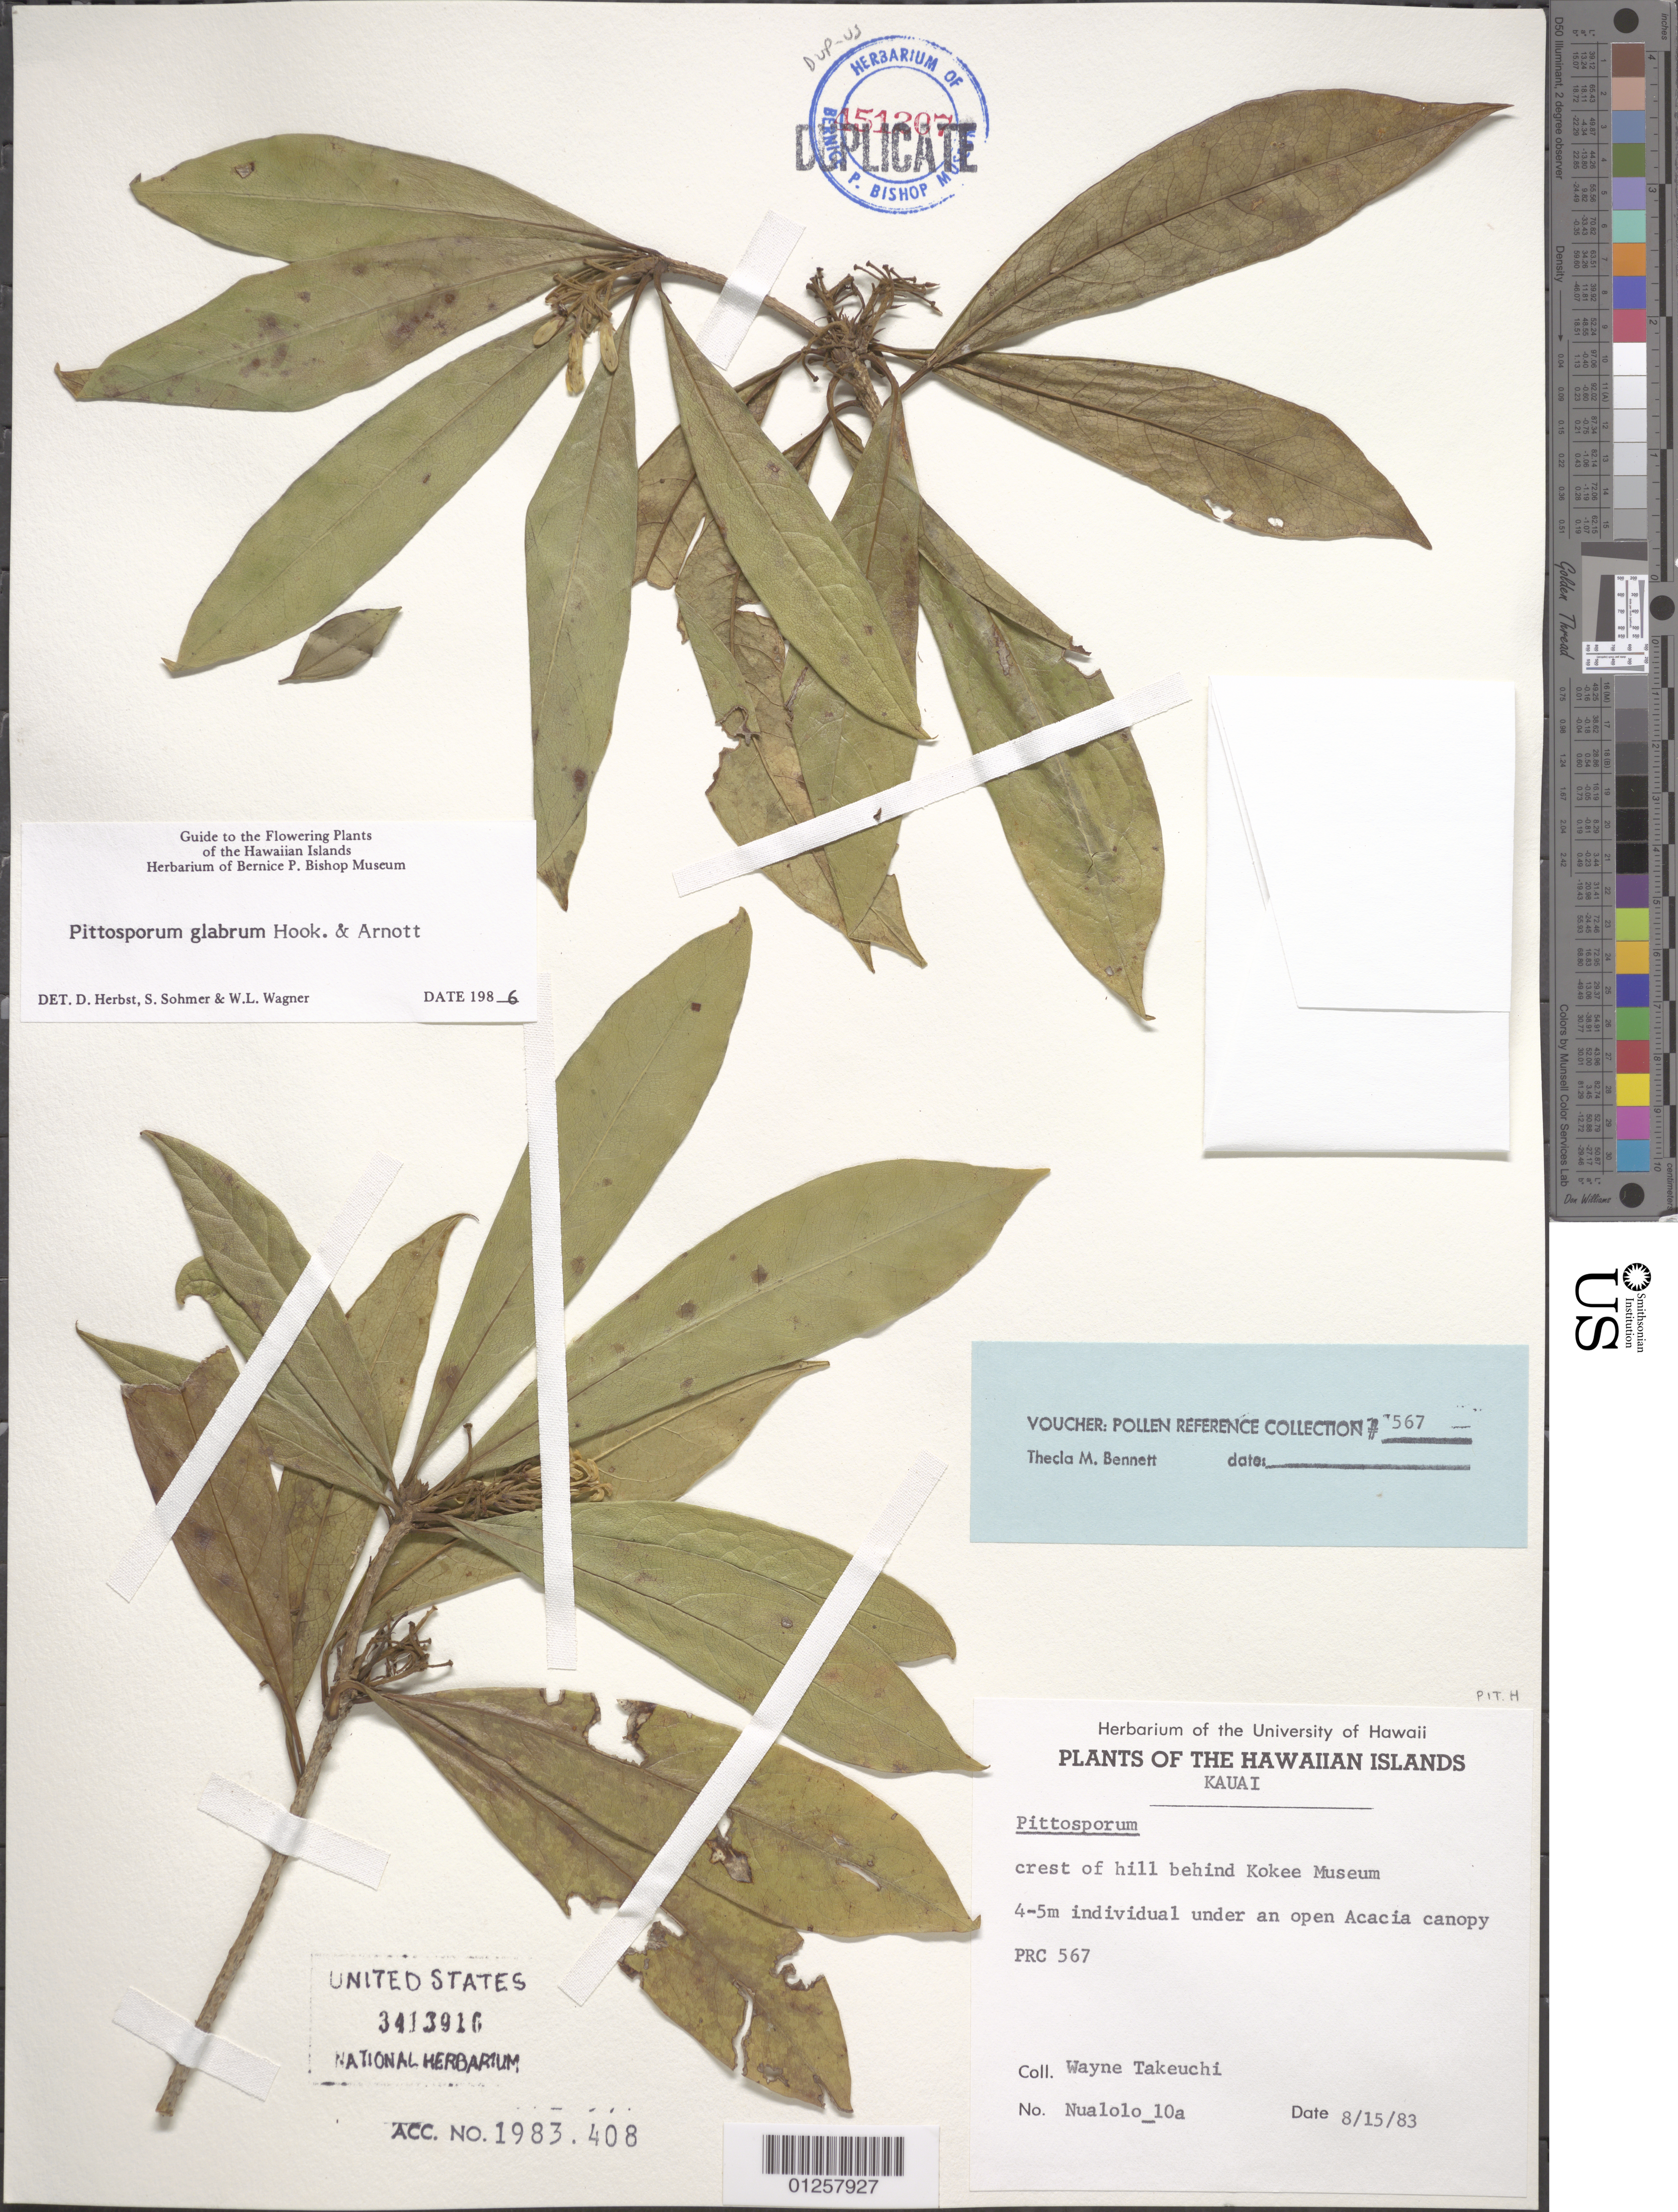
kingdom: Plantae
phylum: Tracheophyta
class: Magnoliopsida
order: Apiales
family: Pittosporaceae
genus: Pittosporum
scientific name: Pittosporum glabrum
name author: Hook. & Arn.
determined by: Herbst, D. R.; Sohmer, S. H.; Wagner, W. L.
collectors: W. Takeuchi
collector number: Nualolo_10a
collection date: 1983-08-15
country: United States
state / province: Hawaii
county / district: Honolulu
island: Oahu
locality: Crest of hill behind Kokee Museum.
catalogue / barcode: US 3413916